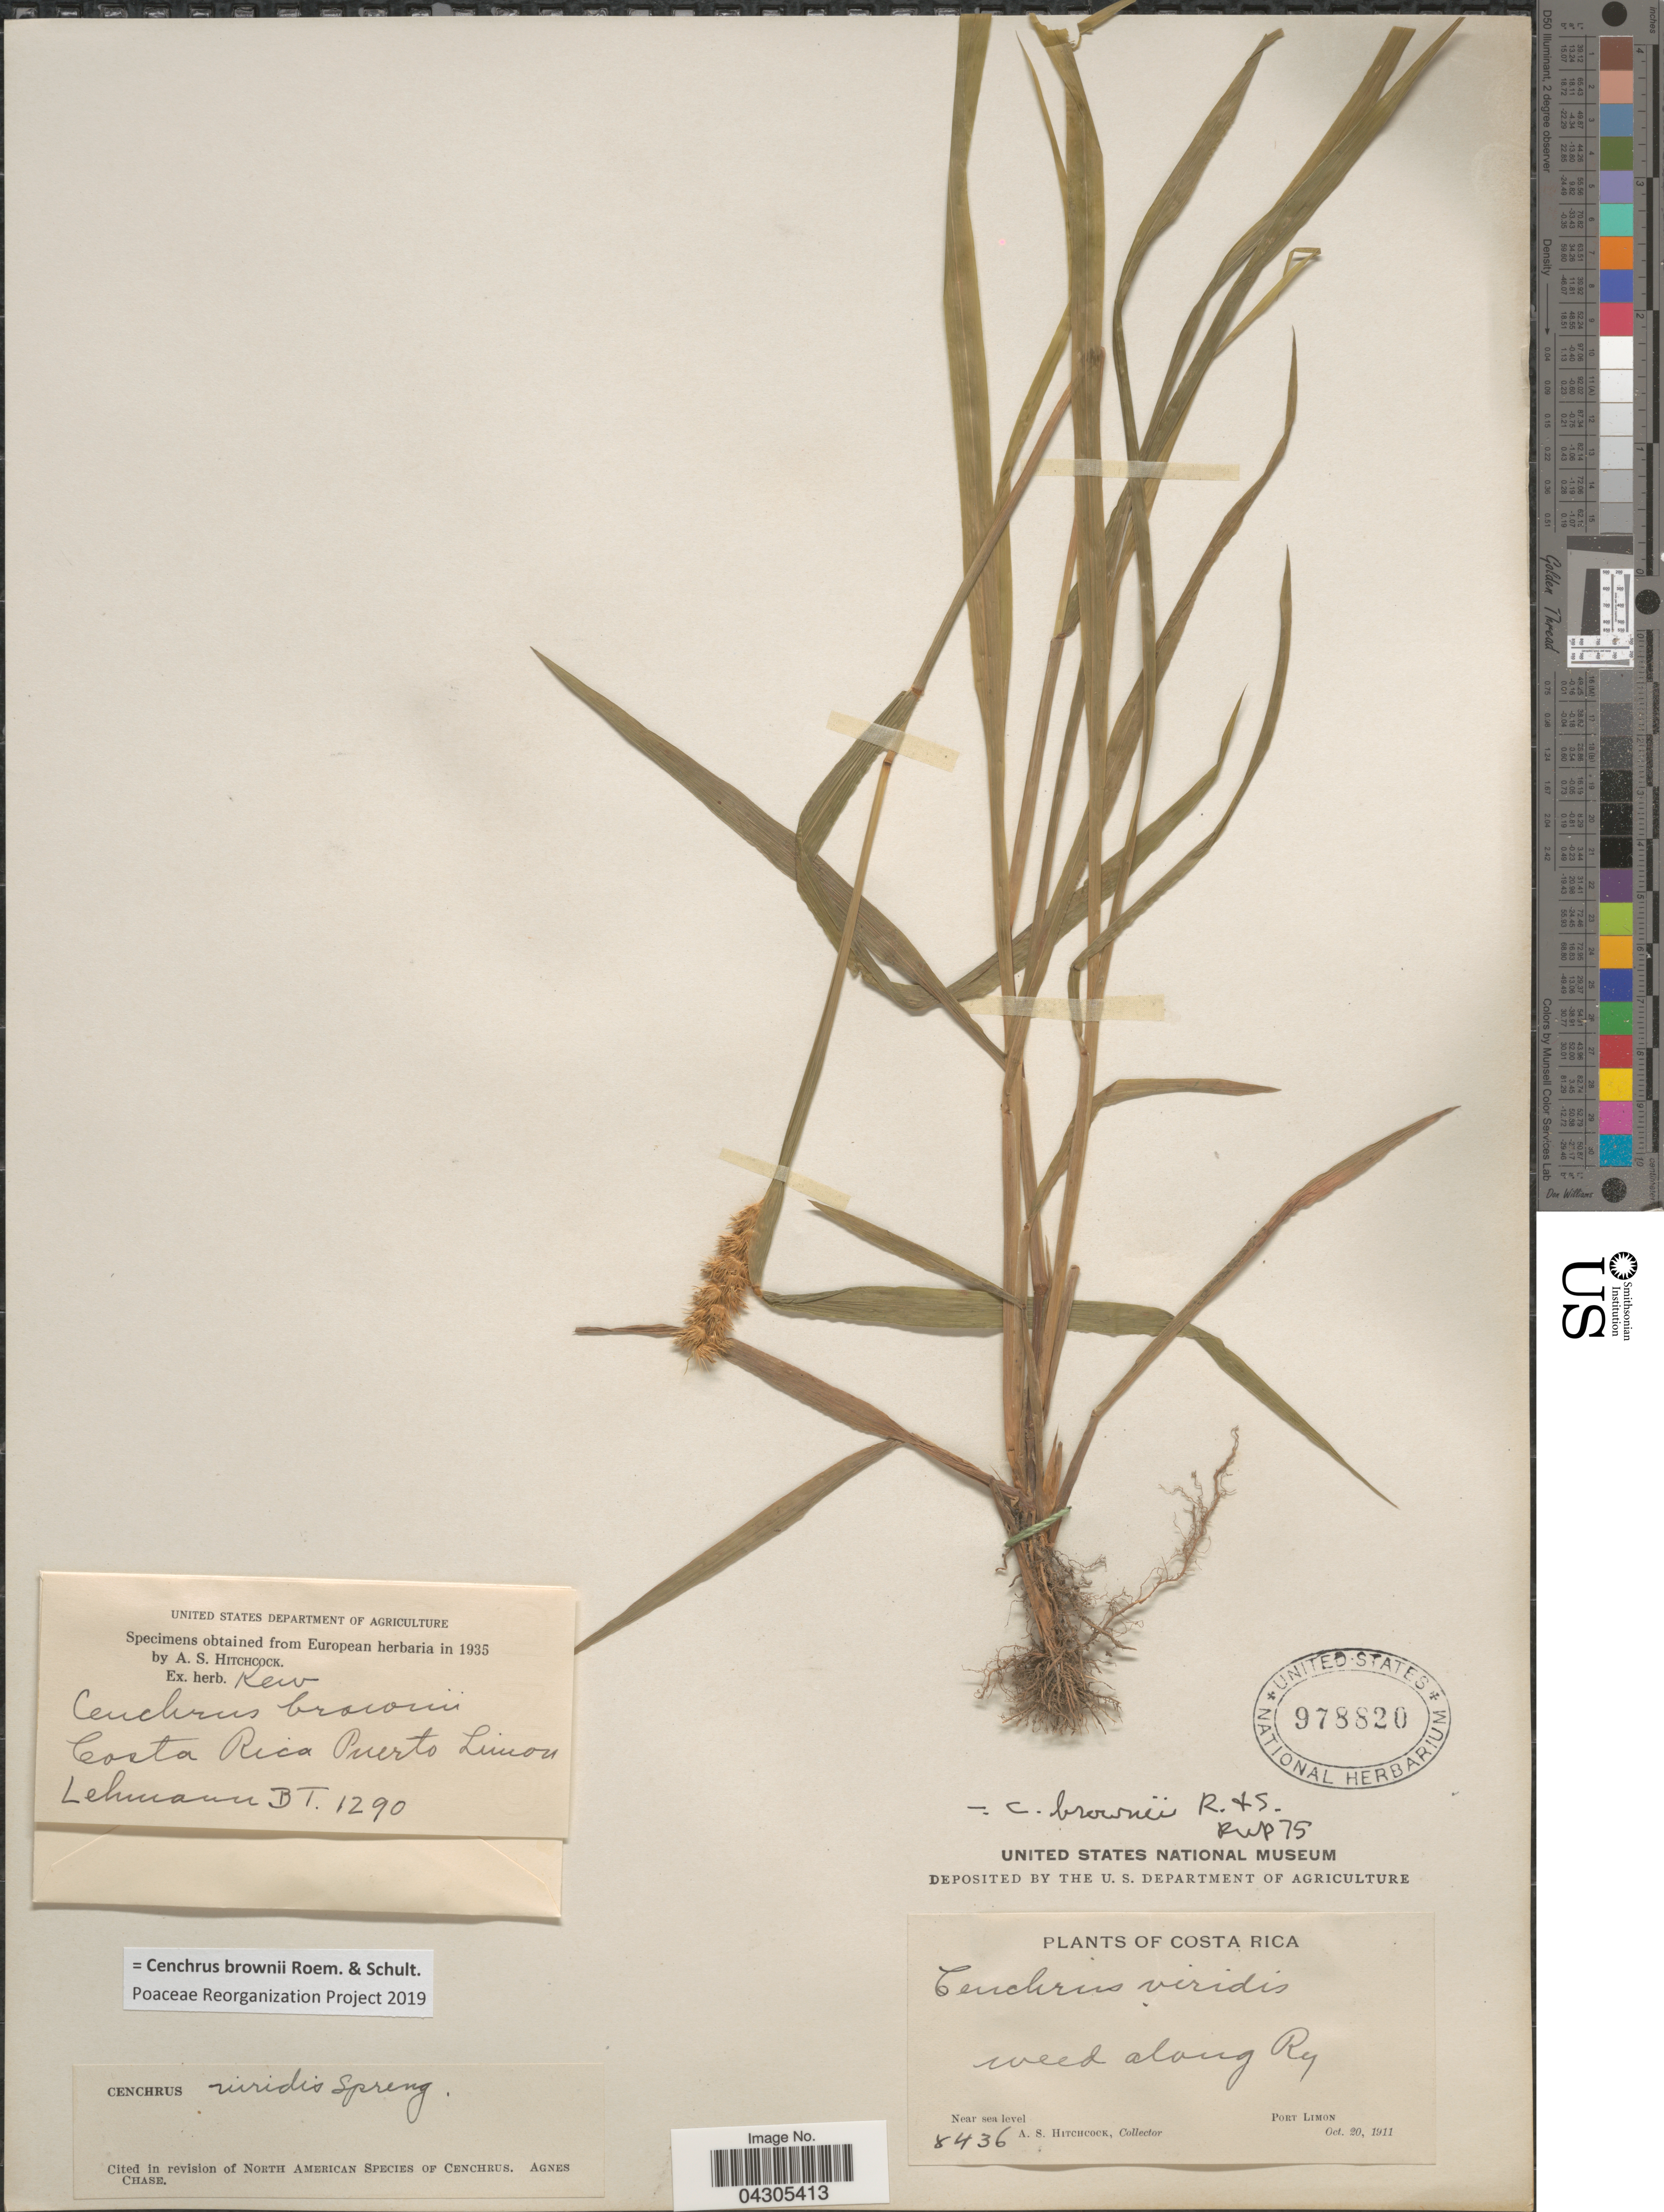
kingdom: Plantae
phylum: Tracheophyta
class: Liliopsida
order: Poales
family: Poaceae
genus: Cenchrus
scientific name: Cenchrus brownii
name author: Roem. & Schult.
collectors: B. Lehmann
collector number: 1290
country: Costa Rica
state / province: Limón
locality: Puerto Limon.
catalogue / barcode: US 978820